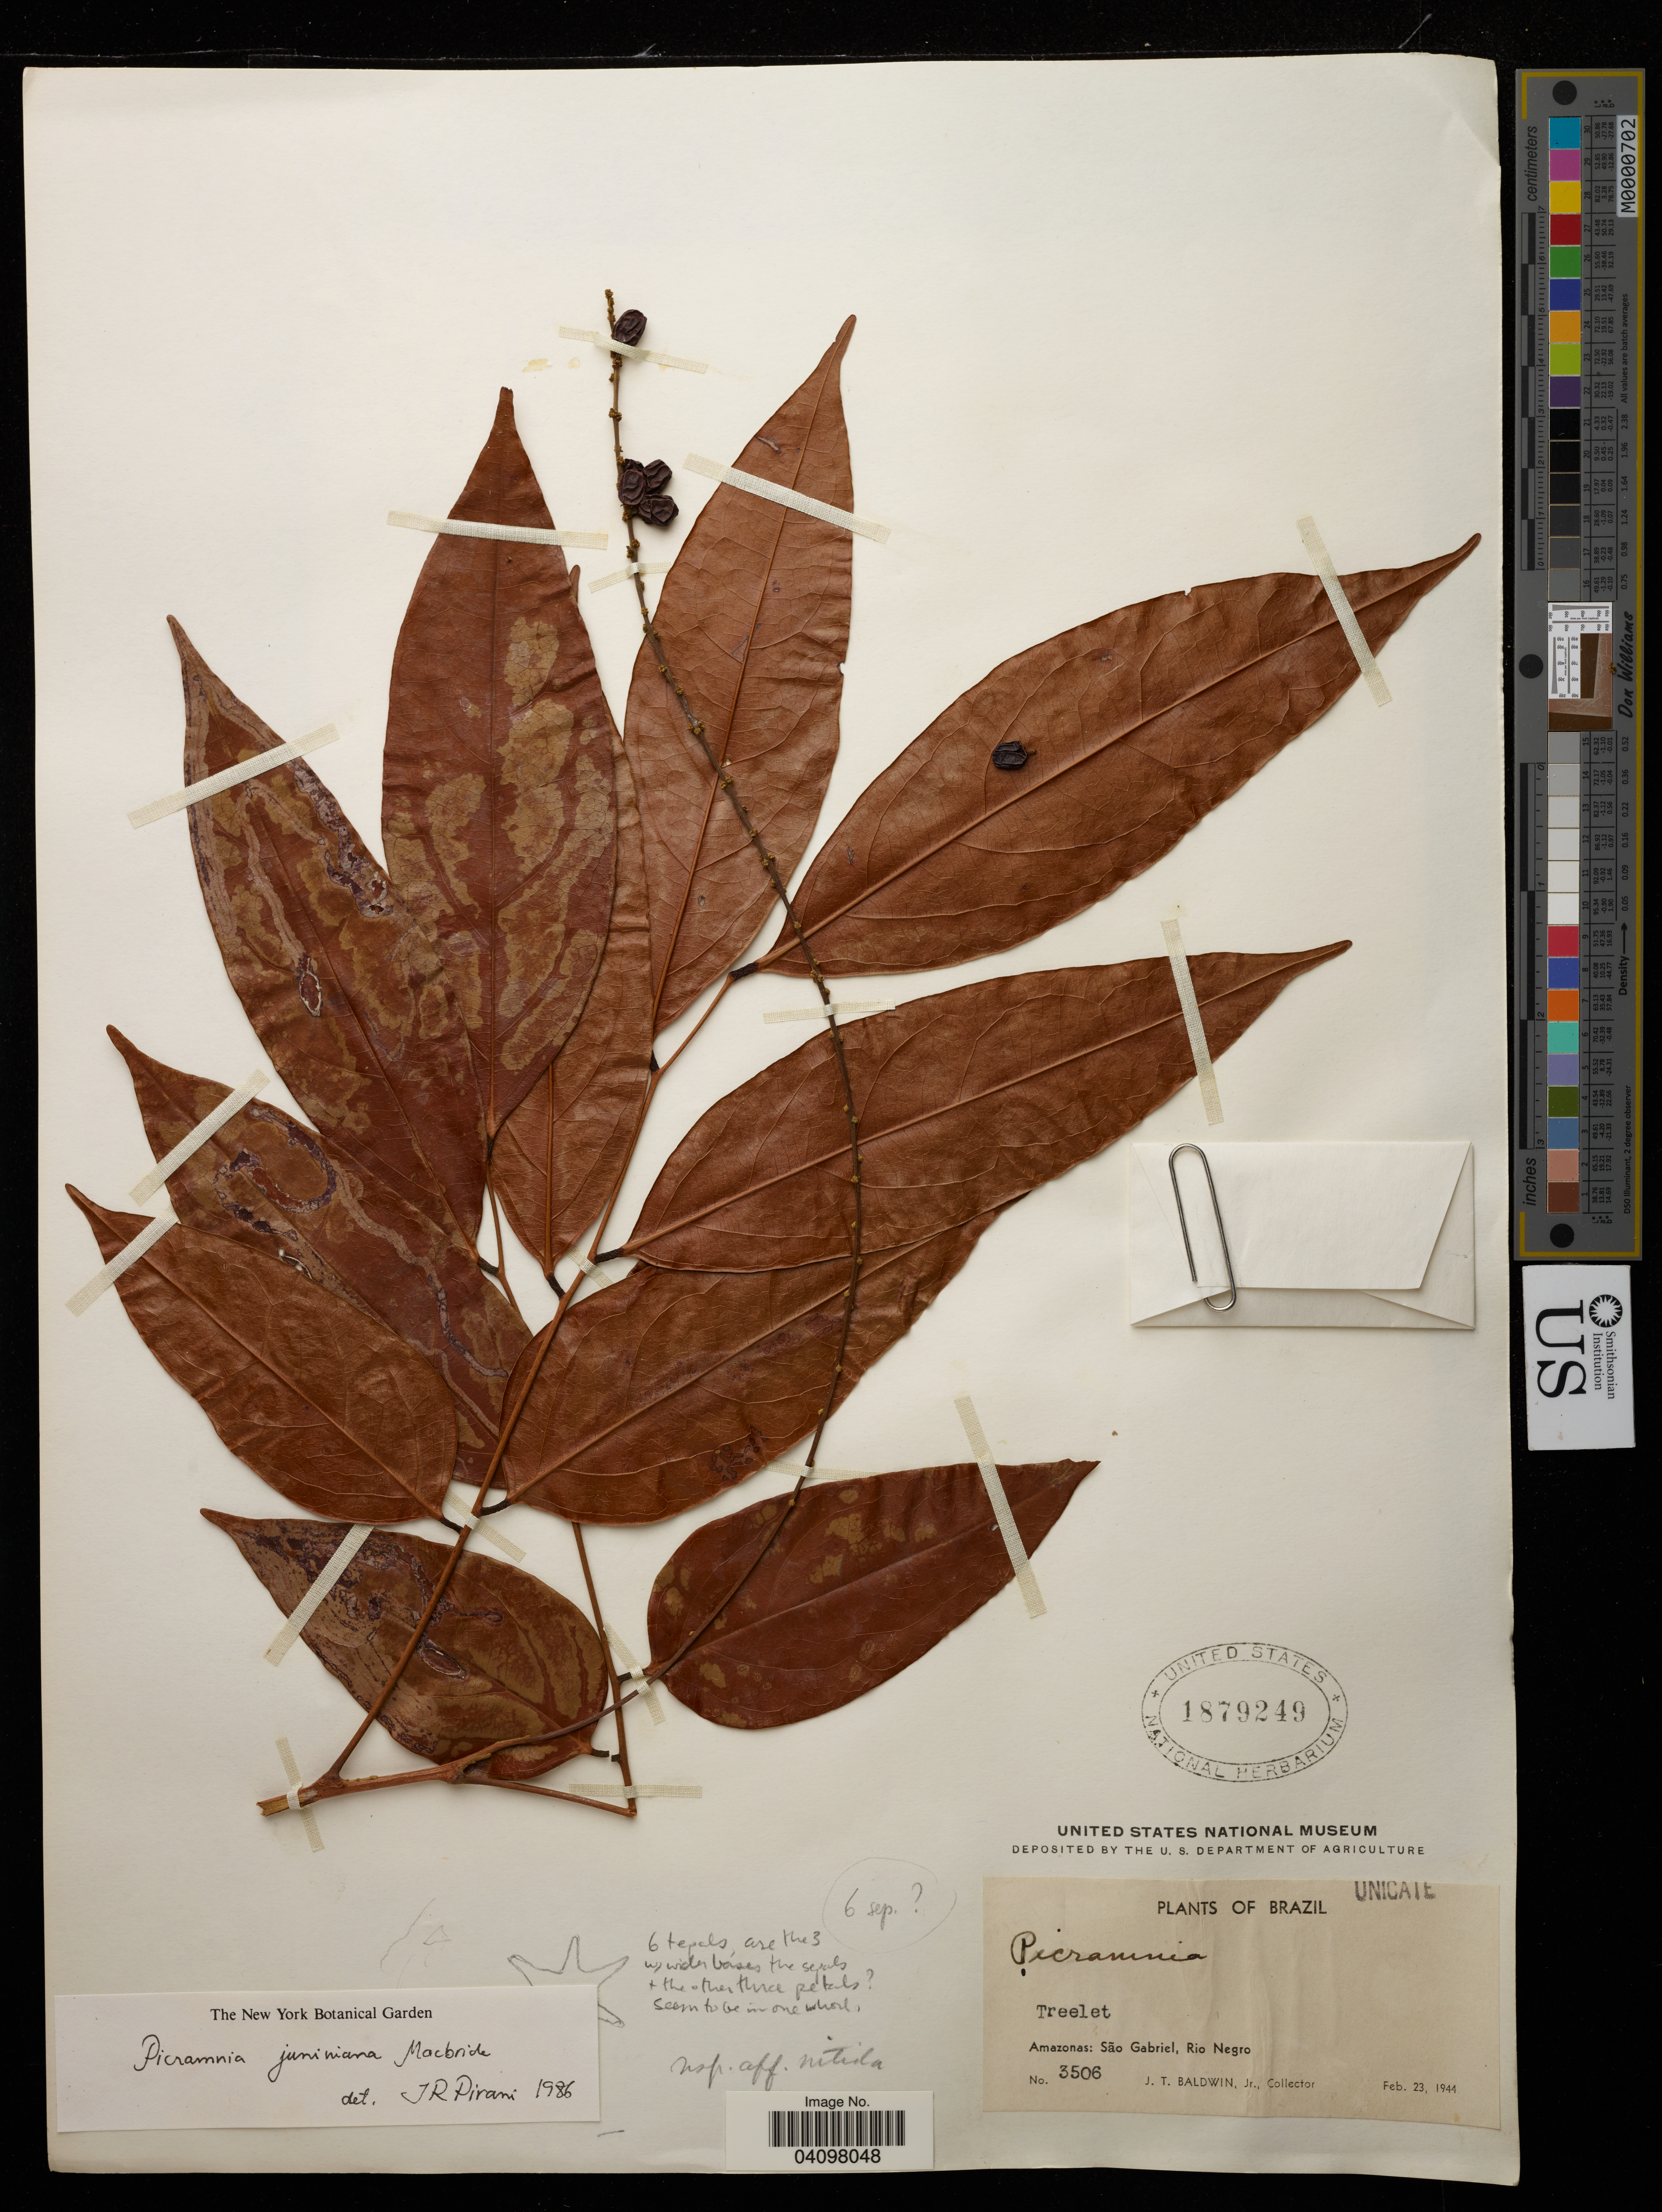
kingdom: Plantae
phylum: Tracheophyta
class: Magnoliopsida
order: Picramniales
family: Picramniaceae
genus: Picramnia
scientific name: Picramnia juniniana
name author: J.F. Macbr.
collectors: J. T. Baldwin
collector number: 3506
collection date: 1994-02-23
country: Brazil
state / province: Amazonas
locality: São Gabriel, Rio Negro.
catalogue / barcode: US 1879249